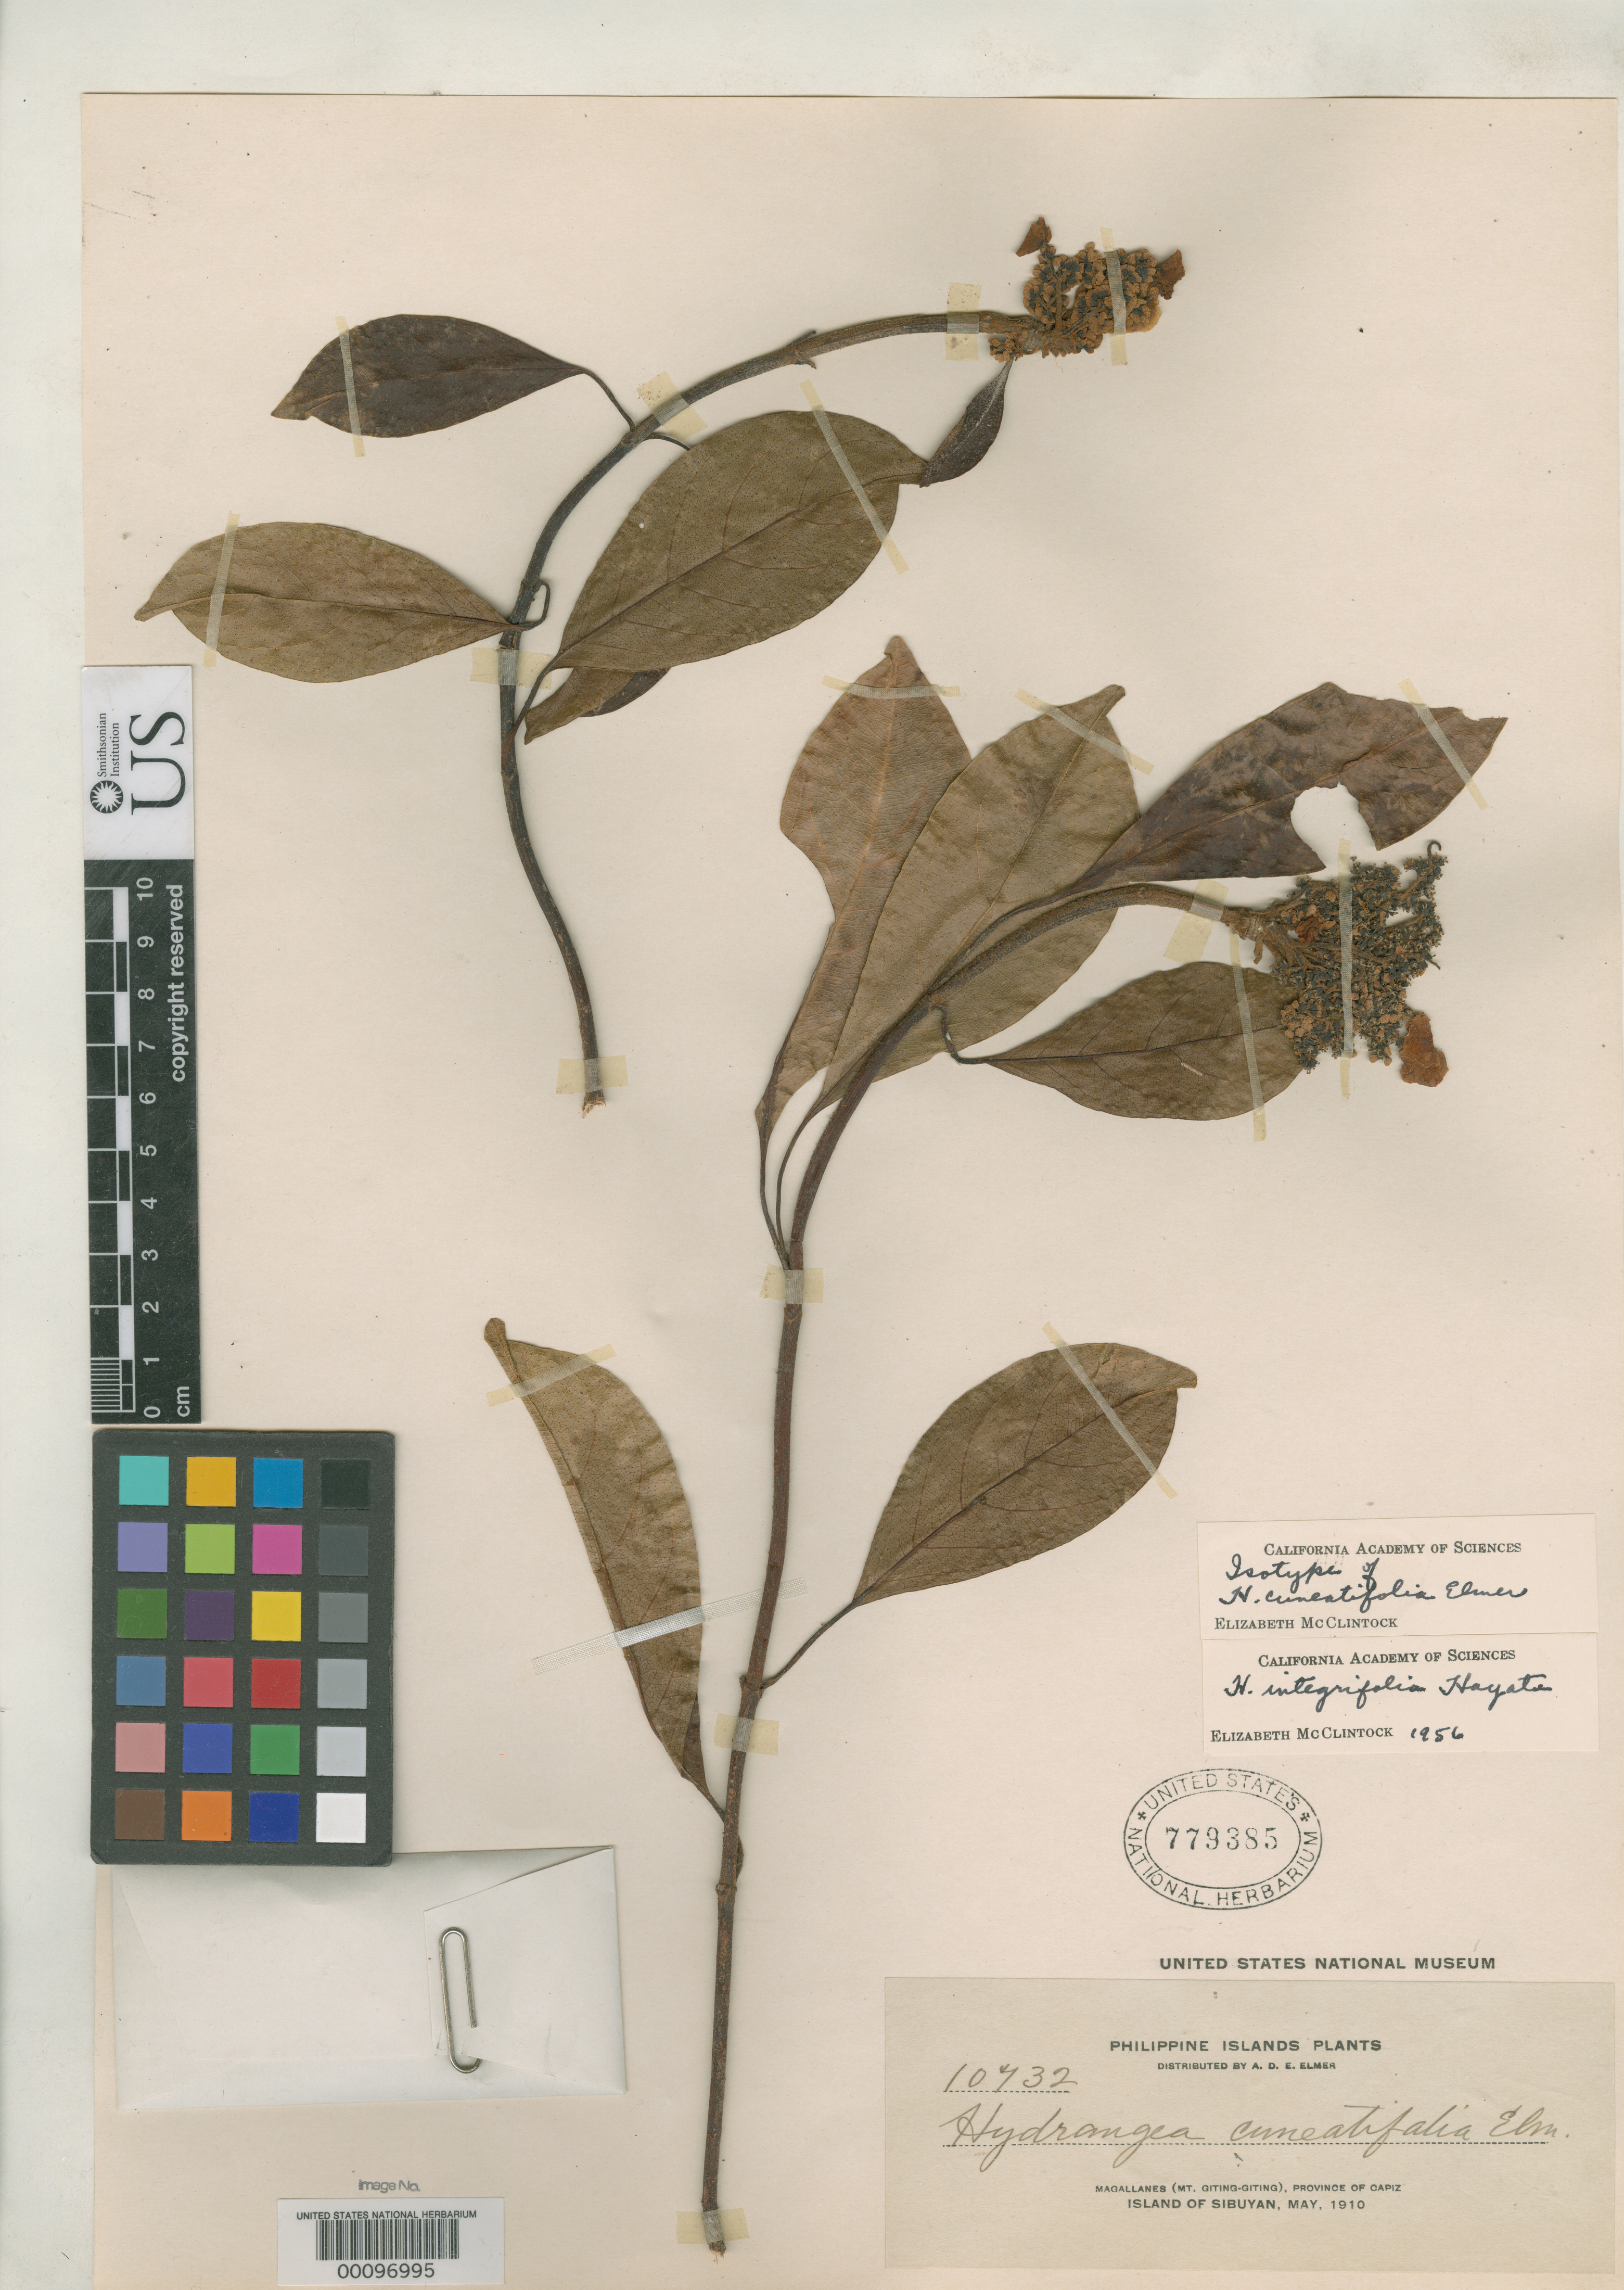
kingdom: Plantae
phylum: Tracheophyta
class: Magnoliopsida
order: Cornales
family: Hydrangeaceae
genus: Hydrangea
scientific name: Hydrangea cuneatifolia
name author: Elmer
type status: Isotype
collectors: A. D. E. Elmer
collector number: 10732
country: Philippines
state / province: Mimaropa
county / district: Romblon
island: Sibuyan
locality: Magallanes, Mt. Giting-Giting.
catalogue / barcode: US 779385